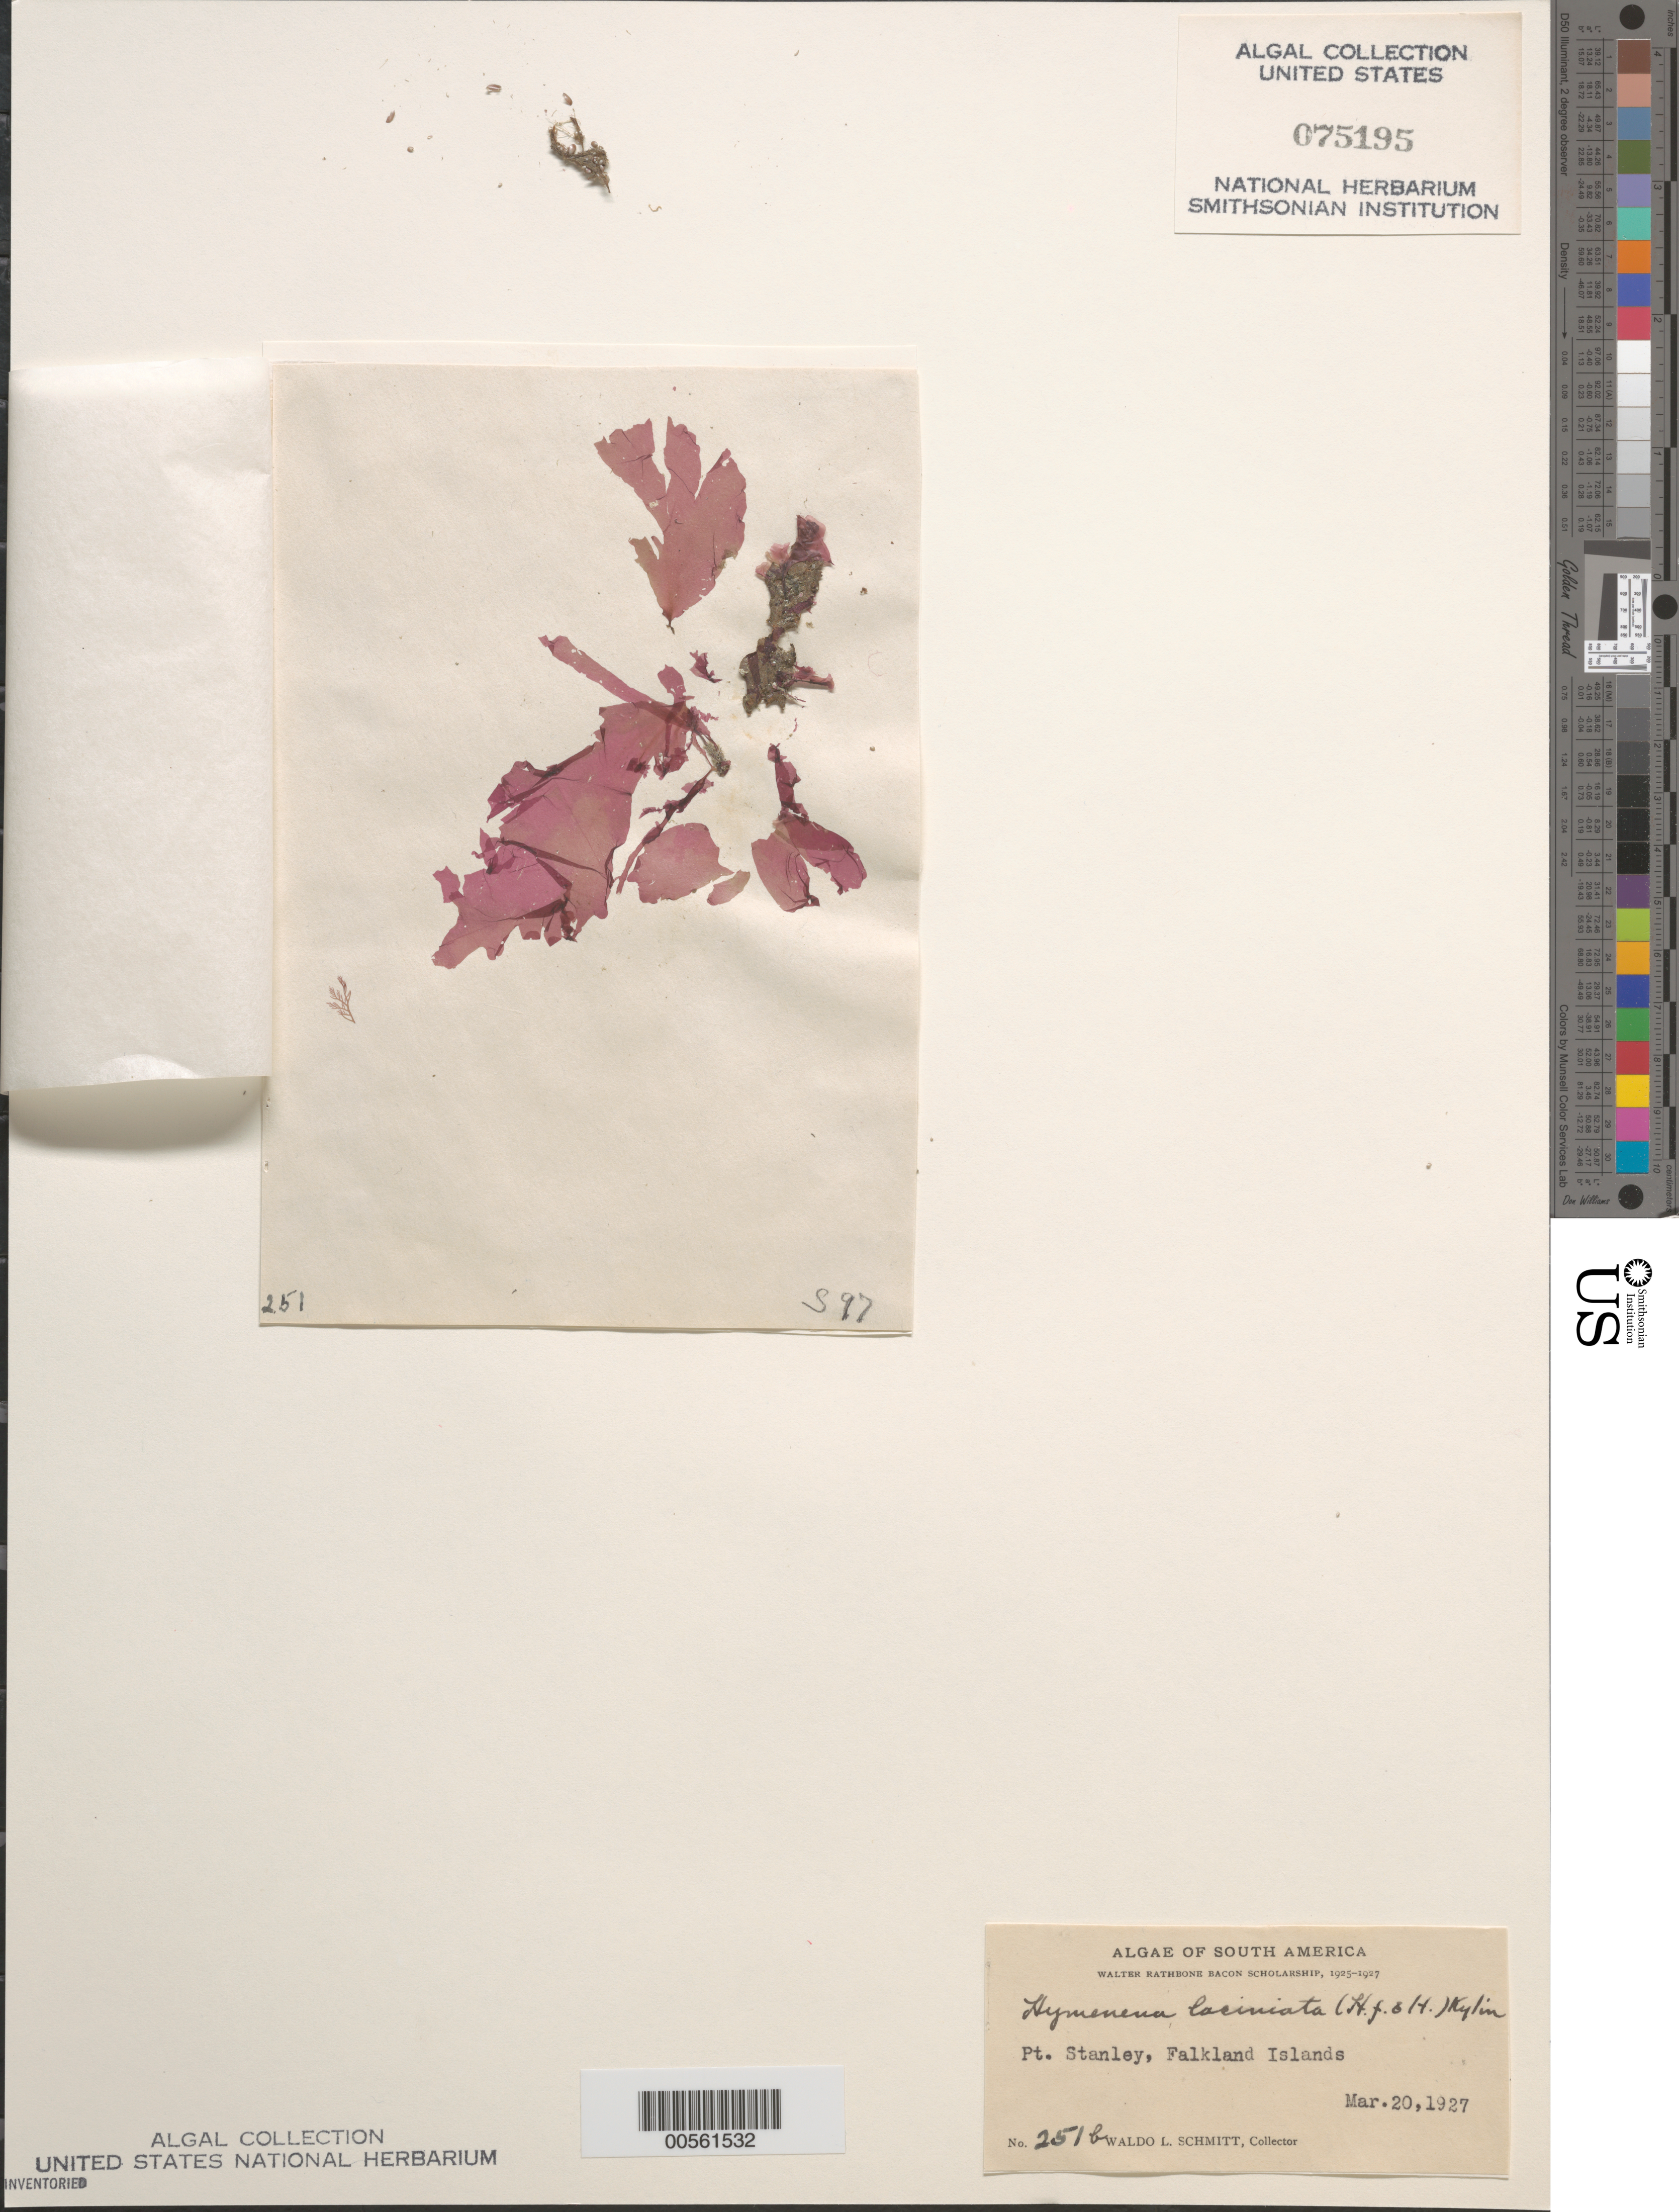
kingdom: Plantae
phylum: Rhodophyta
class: Florideophyceae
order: Ceramiales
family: Delesseriaceae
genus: Hymenena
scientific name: Hymenena laciniata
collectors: W. L. Schmitt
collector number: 251b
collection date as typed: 20 Mar 1927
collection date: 1927-03-20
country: Falkland Islands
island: East Falkland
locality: Port Stanley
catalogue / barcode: US 75195